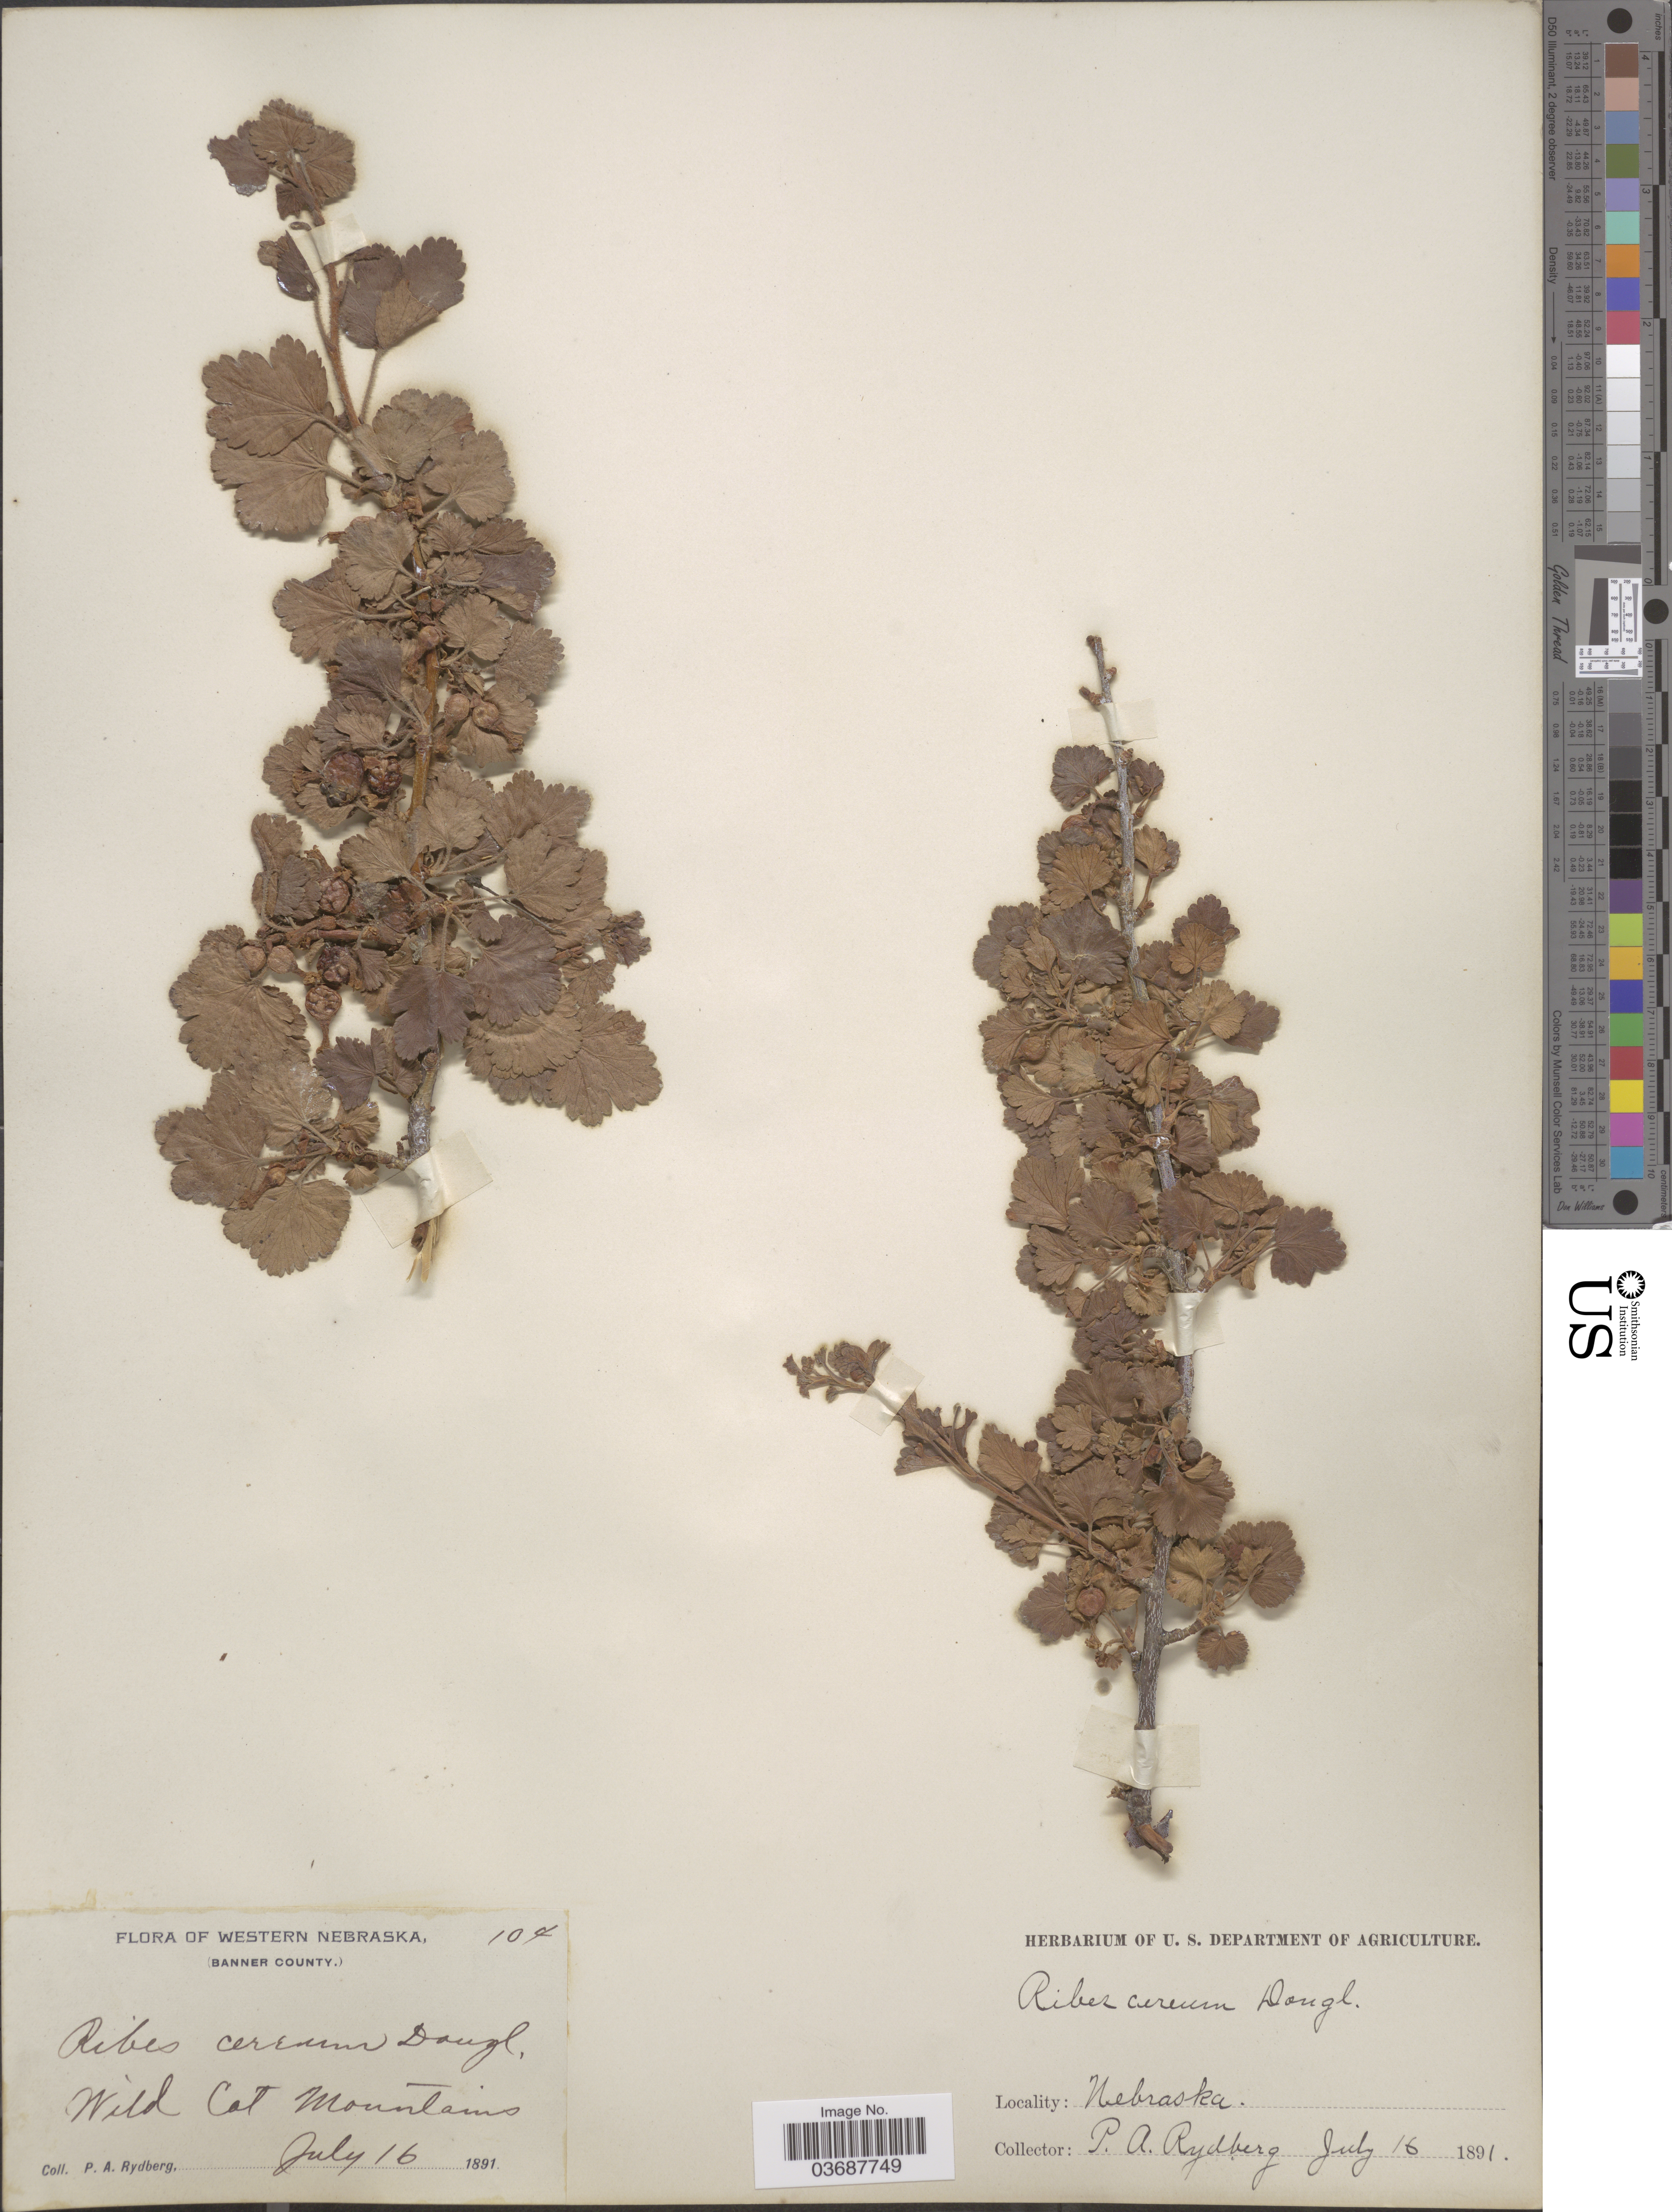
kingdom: Plantae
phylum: Tracheophyta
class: Magnoliopsida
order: Saxifragales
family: Grossulariaceae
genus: Ribes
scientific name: Ribes inebrians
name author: Lindl.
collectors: P. A. Rydberg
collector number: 104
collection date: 1891-07-16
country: United States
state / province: Nebraska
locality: Western Nebraska. (Banner County). Wild Cat Mountains.